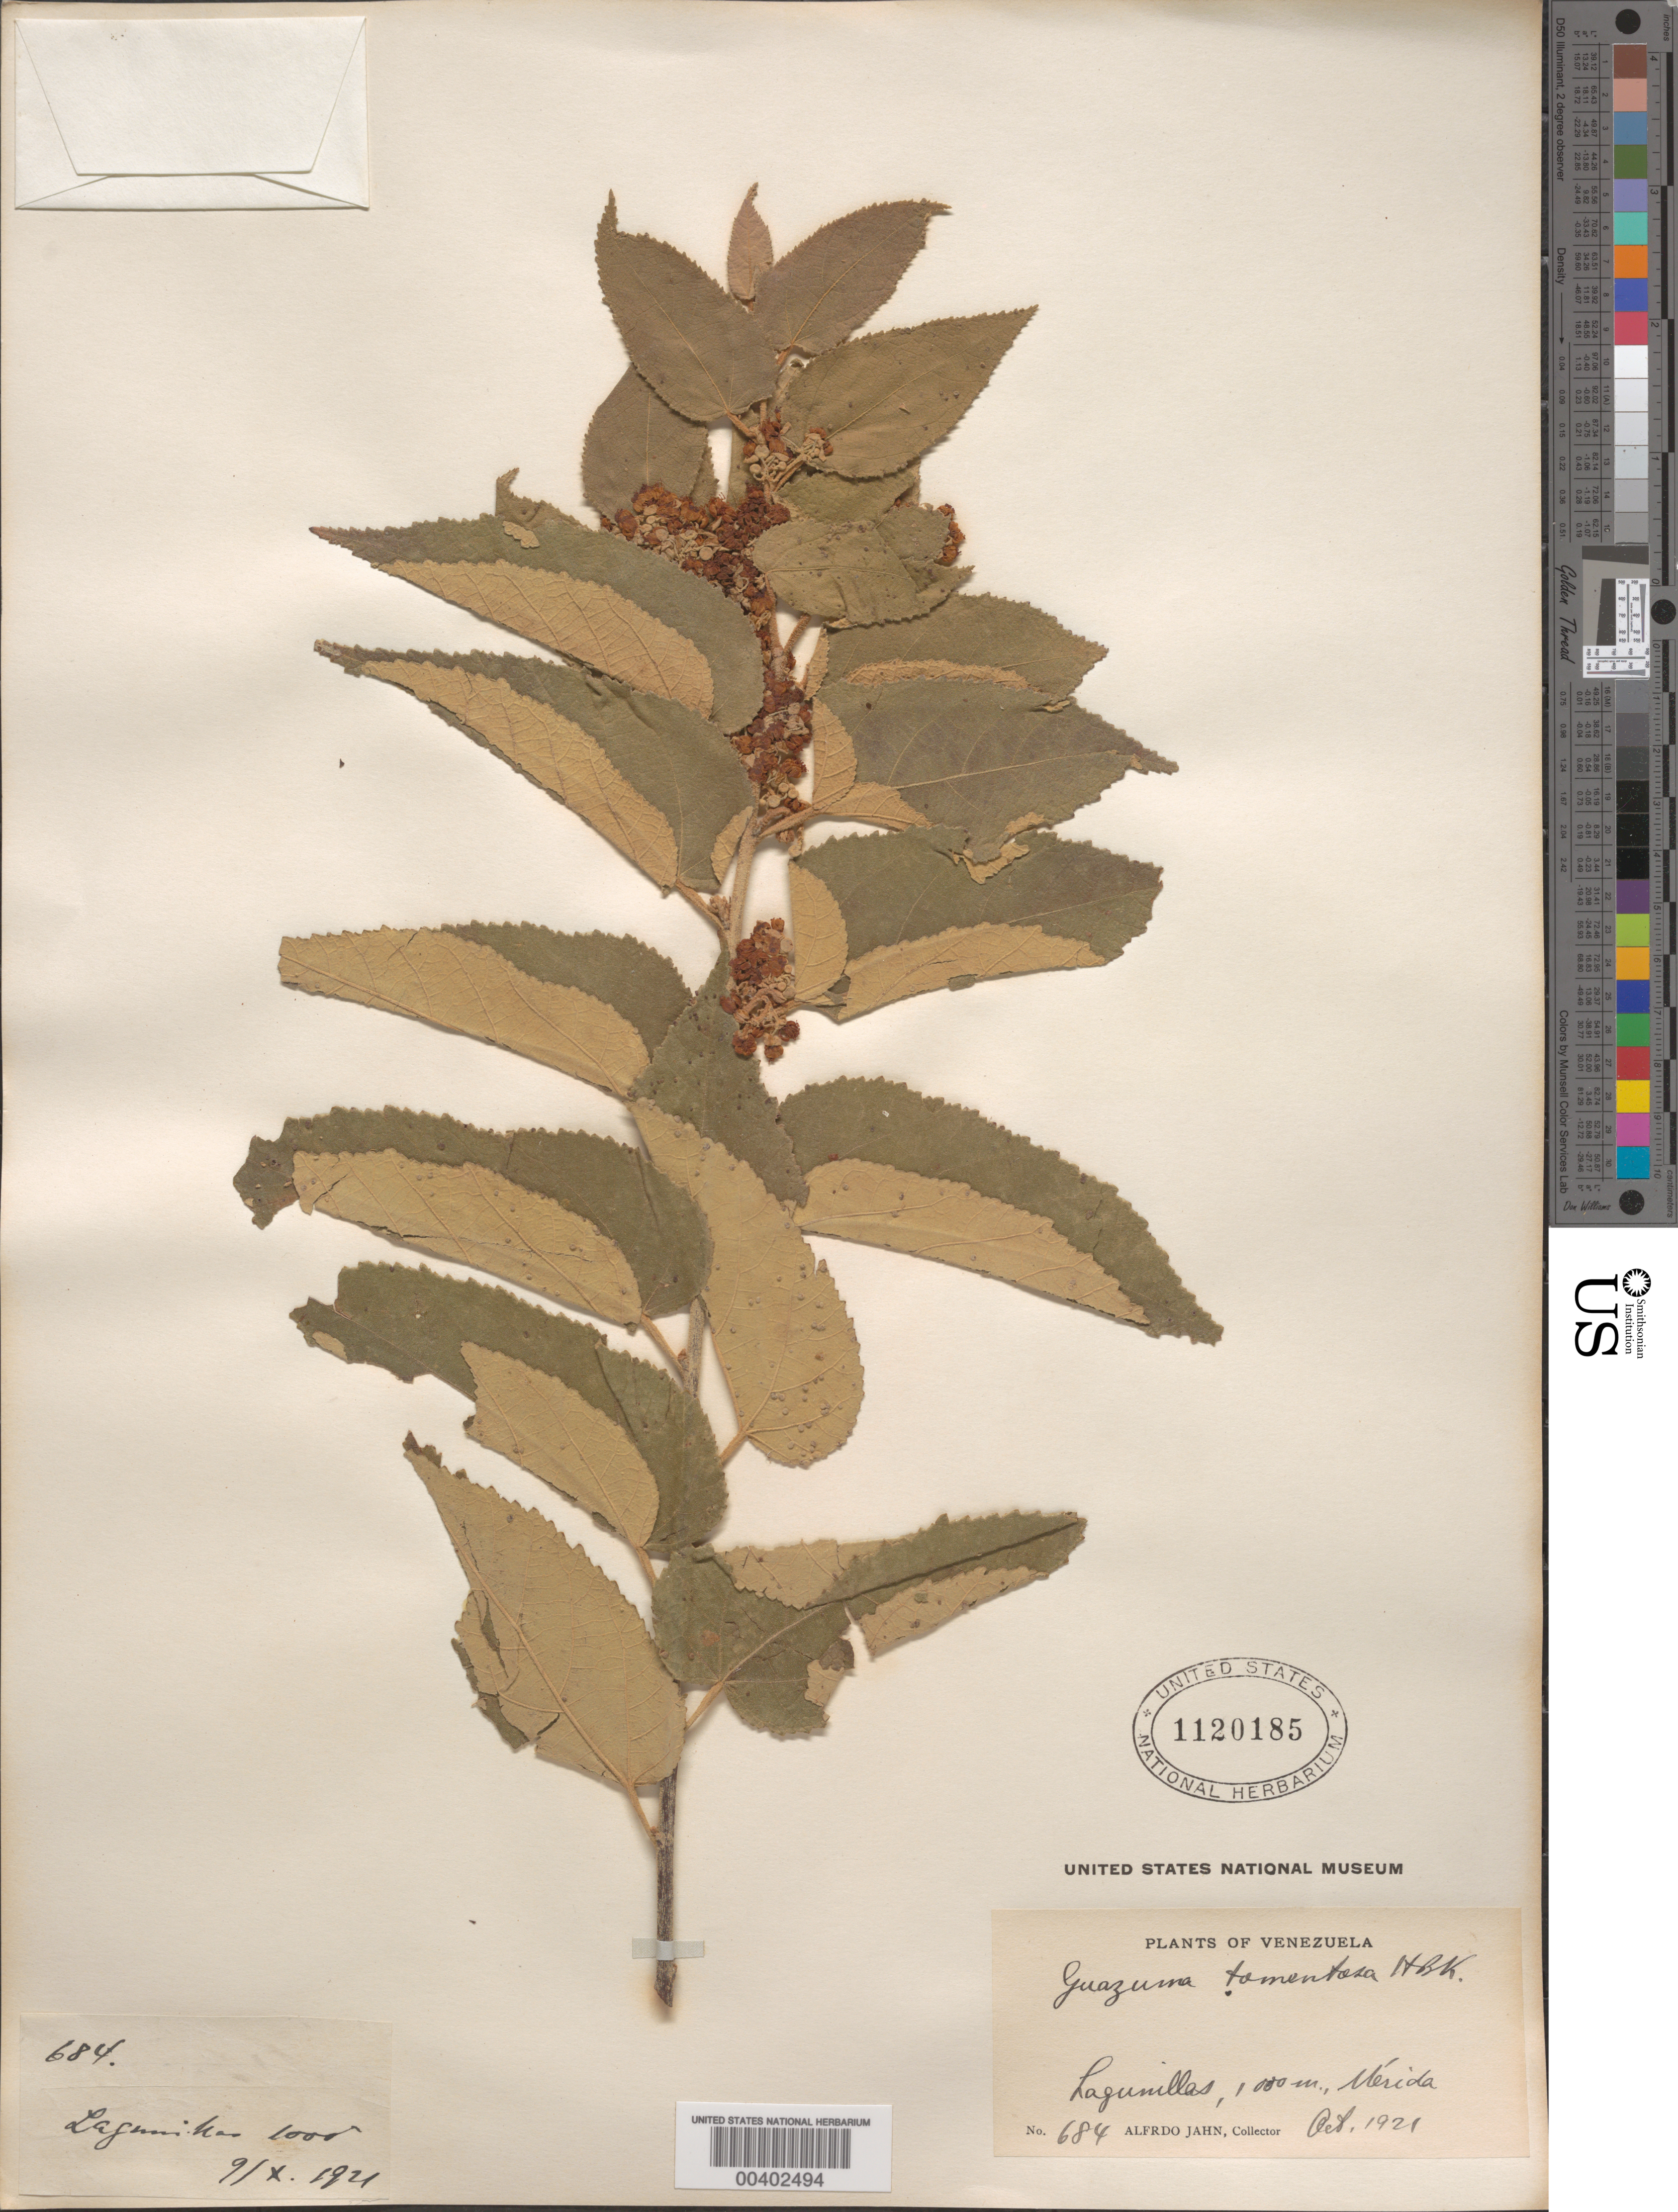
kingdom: Plantae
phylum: Tracheophyta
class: Magnoliopsida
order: Malvales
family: Malvaceae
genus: Guazuma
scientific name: Guazuma ulmifolia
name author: Lam.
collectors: A. Jahn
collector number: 684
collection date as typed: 09 Oct 1921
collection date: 1921-10-09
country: Venezuela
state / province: Mérida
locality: Lagunillas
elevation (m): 1000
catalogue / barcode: US 1120185